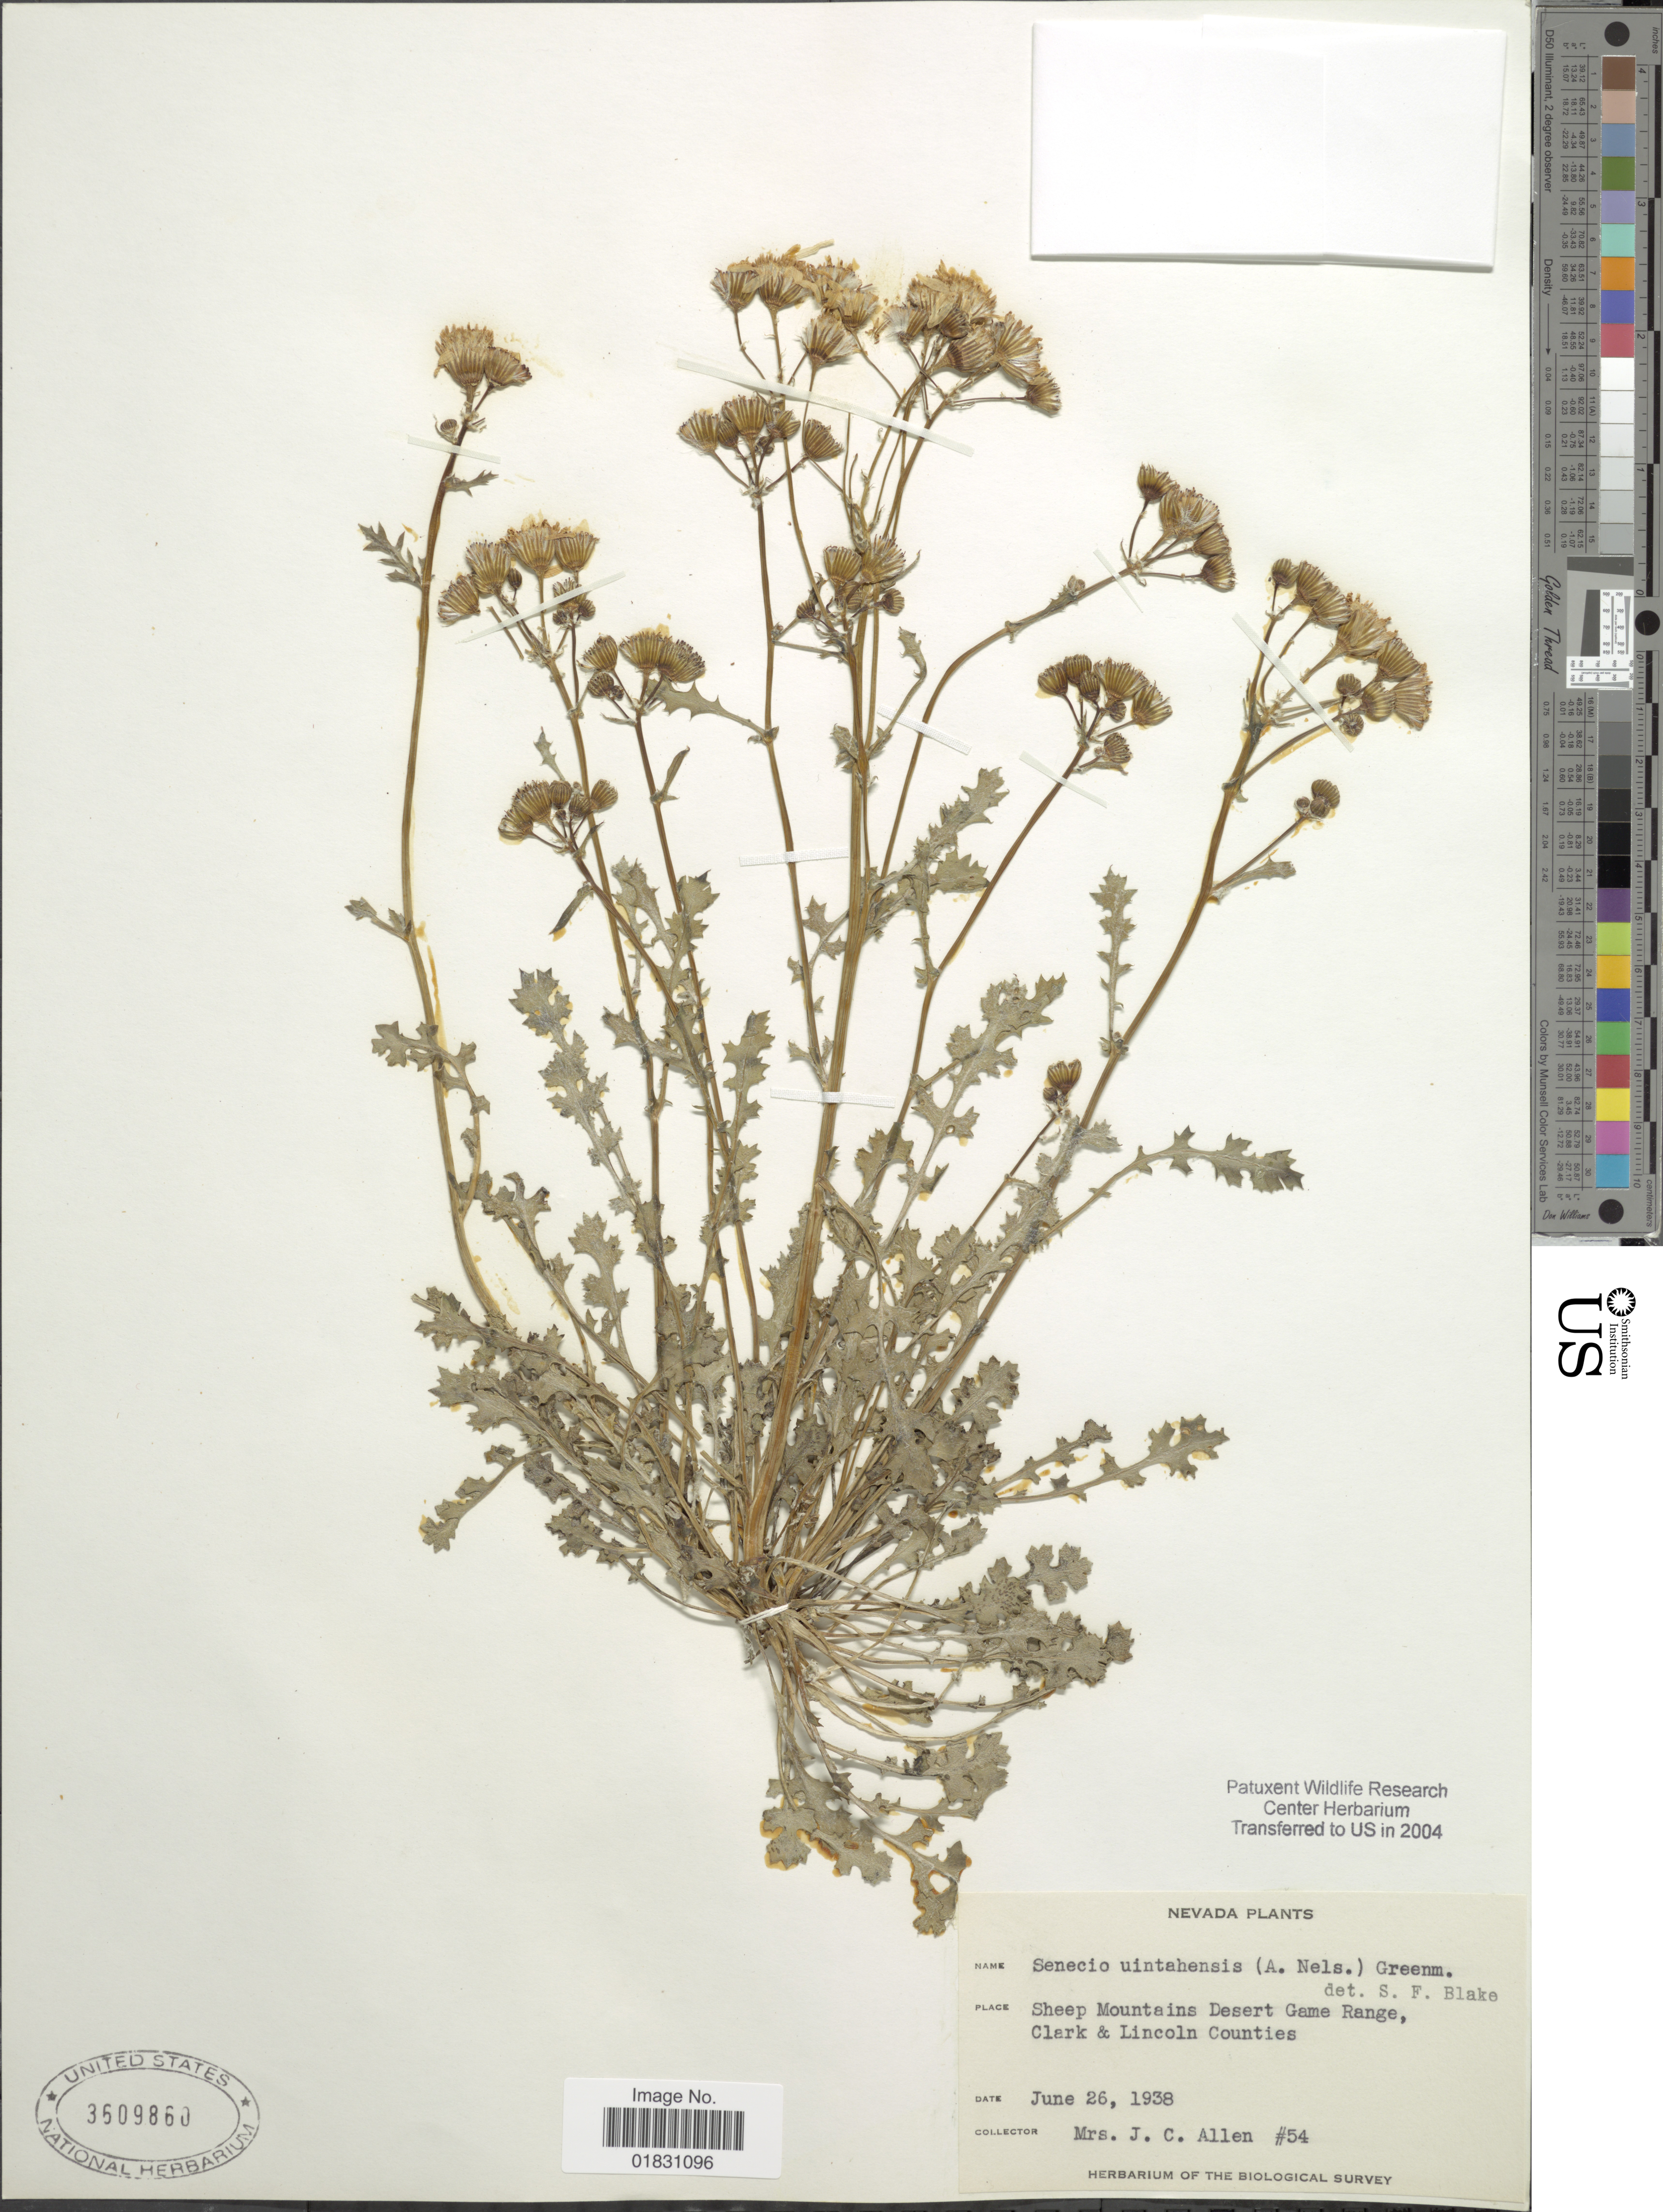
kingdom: Plantae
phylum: Tracheophyta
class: Magnoliopsida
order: Asterales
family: Asteraceae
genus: Packera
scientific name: Packera multilobata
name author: (Torr. & A. Gray) W.A. Weber & Á. Löve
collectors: Mrs. J. C. Allen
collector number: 54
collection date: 1938-06-26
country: United States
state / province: Nevada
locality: Sheep Mountains Desert Game Range, Clark & Lincoln Counties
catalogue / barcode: US 3609860